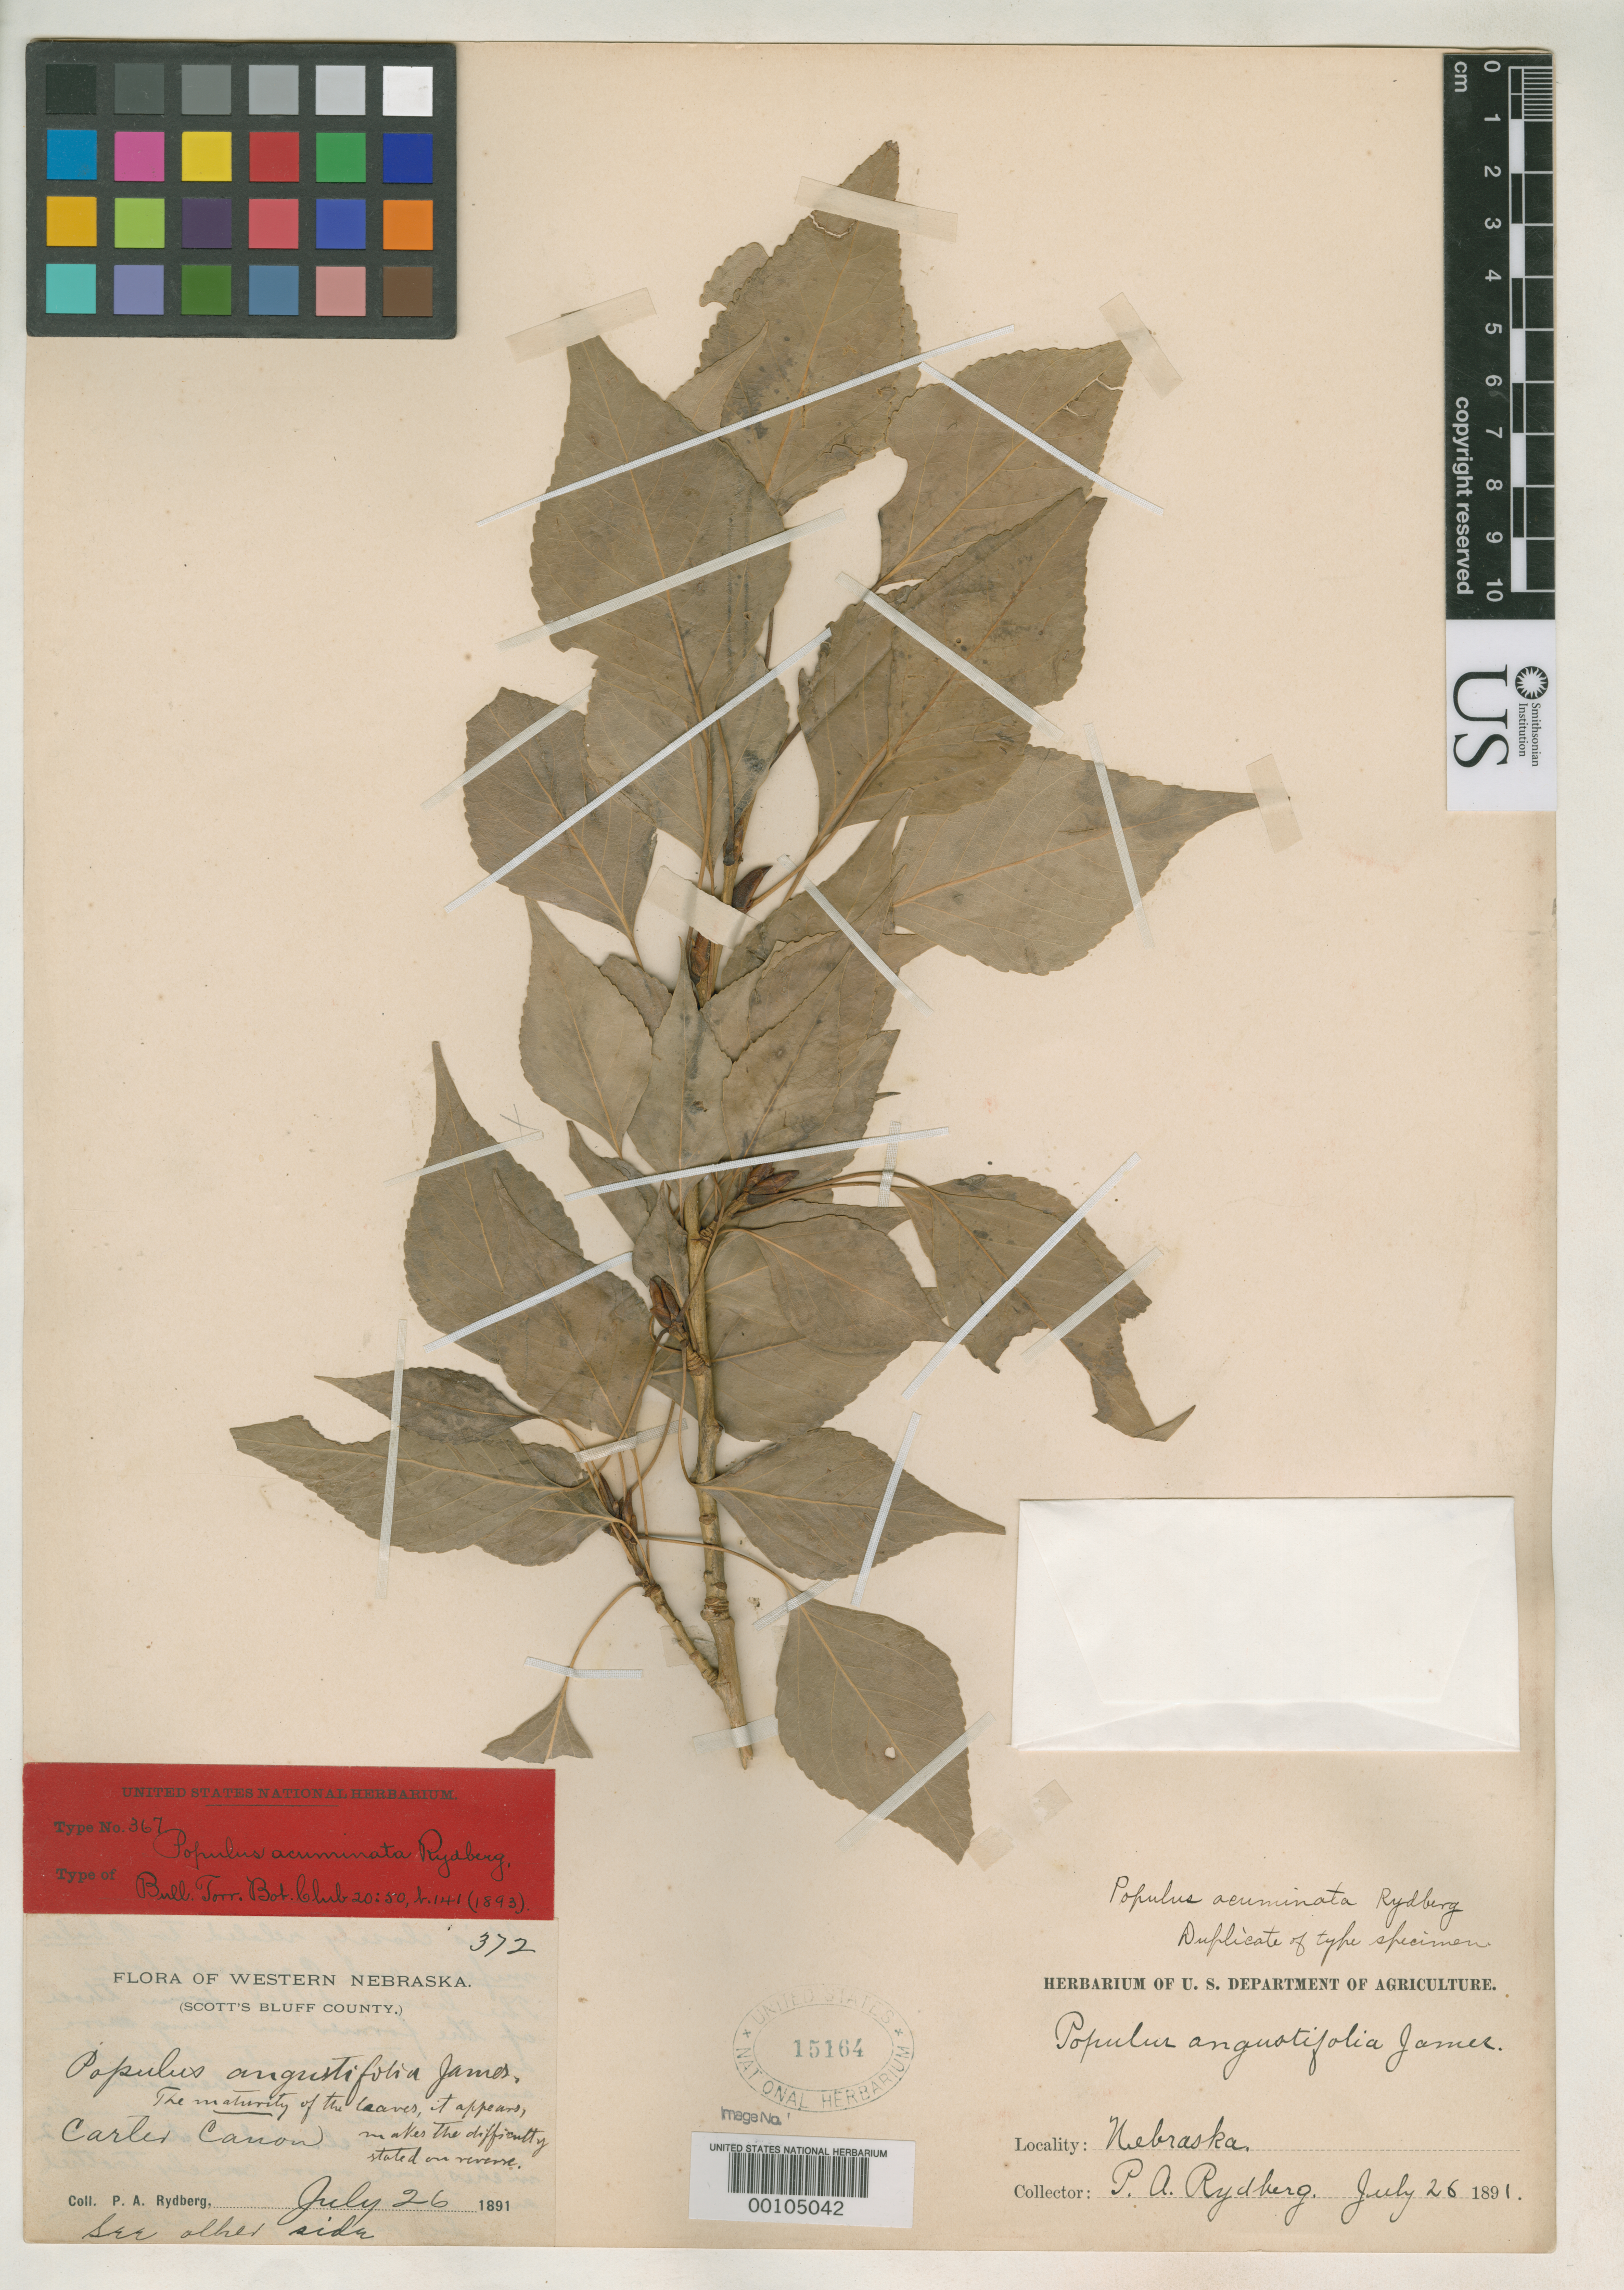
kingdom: Plantae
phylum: Tracheophyta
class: Magnoliopsida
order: Malpighiales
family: Salicaceae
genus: Populus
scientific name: Populus acuminata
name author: Rydb.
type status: Isotype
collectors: P. A. Rydberg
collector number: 372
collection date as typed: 26 Jul 1891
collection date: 1891-07-26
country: United States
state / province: Nebraska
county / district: Scotts Bluff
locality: Carter Canyon.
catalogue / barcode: US 15164